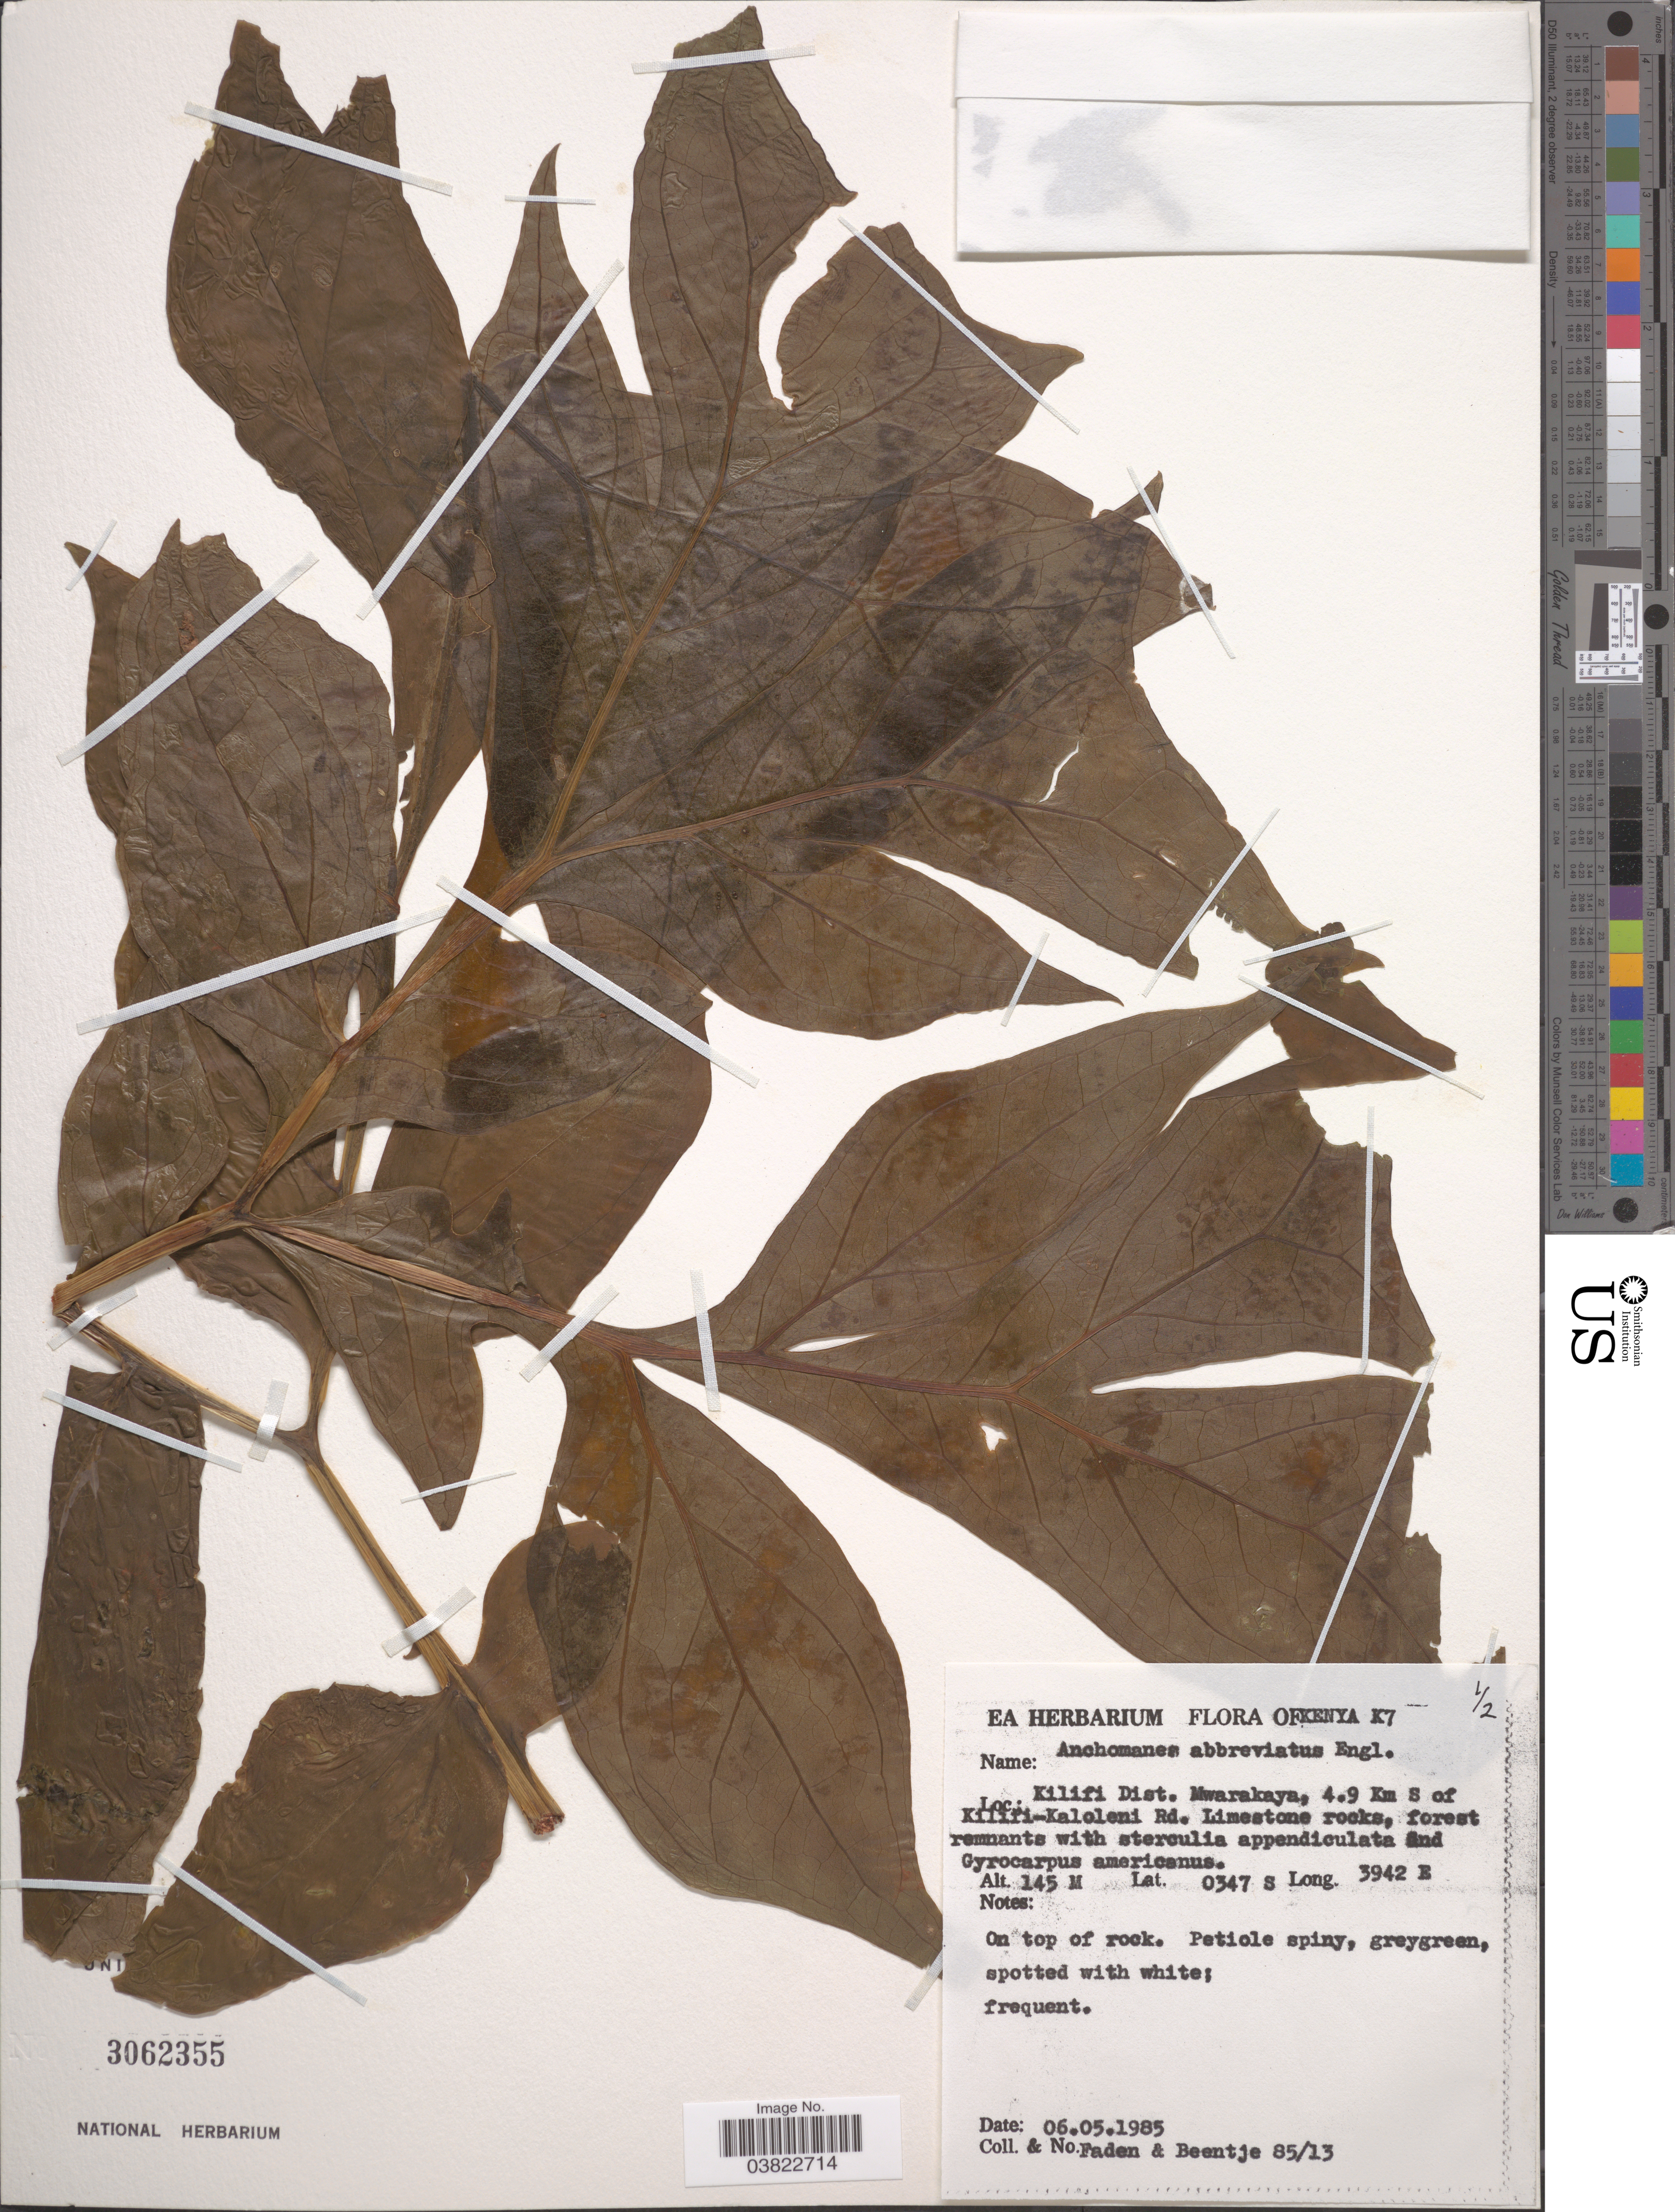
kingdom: Plantae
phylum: Tracheophyta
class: Liliopsida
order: Alismatales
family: Araceae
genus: Anchomanes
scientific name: Anchomanes abbreviatus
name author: Engl.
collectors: -- Faden & -- Beentje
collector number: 85/13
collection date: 1985-05-06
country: Kenya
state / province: Kilifi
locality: Kenya K7. Kilifi Dist. Mwarakaya, 4.9 Km S of Kilifi-Kaloleni Rd. Limestone rocks.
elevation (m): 145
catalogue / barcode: US 3062355